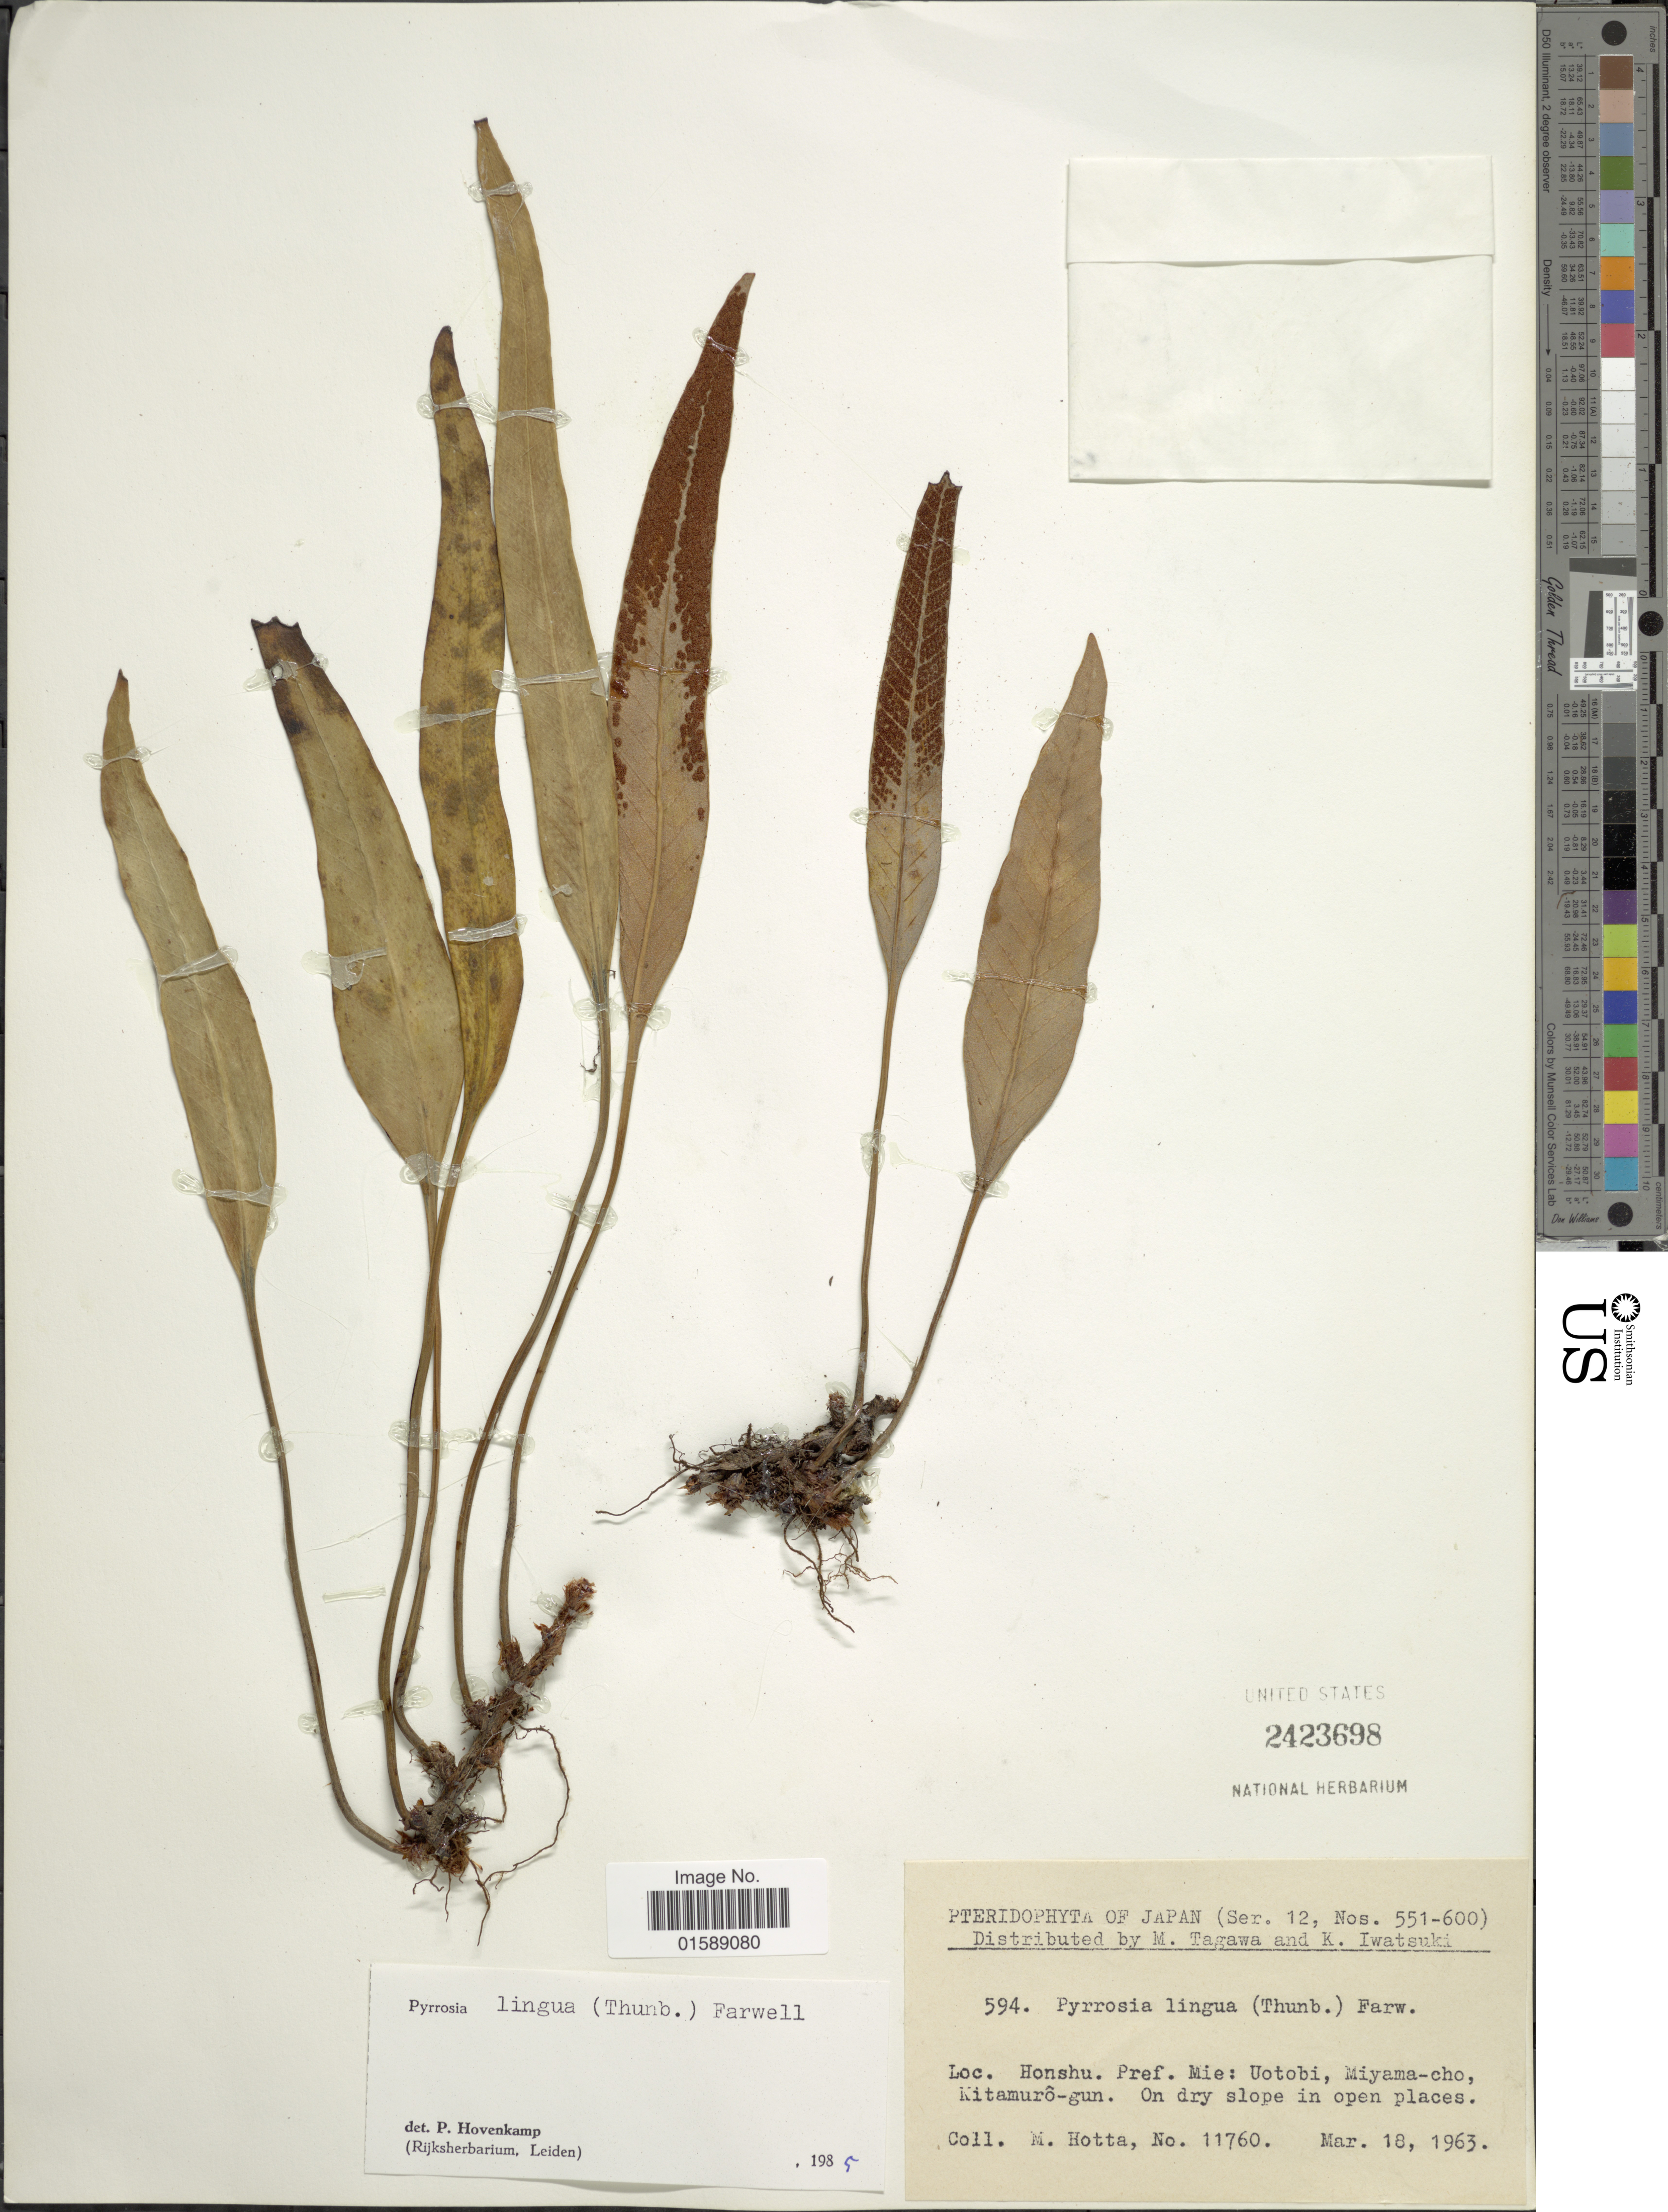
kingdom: Plantae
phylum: Tracheophyta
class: Polypodiopsida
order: Polypodiales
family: Polypodiaceae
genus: Pyrrosia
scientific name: Pyrrosia lingua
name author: (Thurb.) Farw.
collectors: M. Hotta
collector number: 11760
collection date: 1963-03-18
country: Japan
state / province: Mie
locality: Honshu: Uotobi, Miyama-cho, Kitamurô-gun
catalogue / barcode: US 2423698